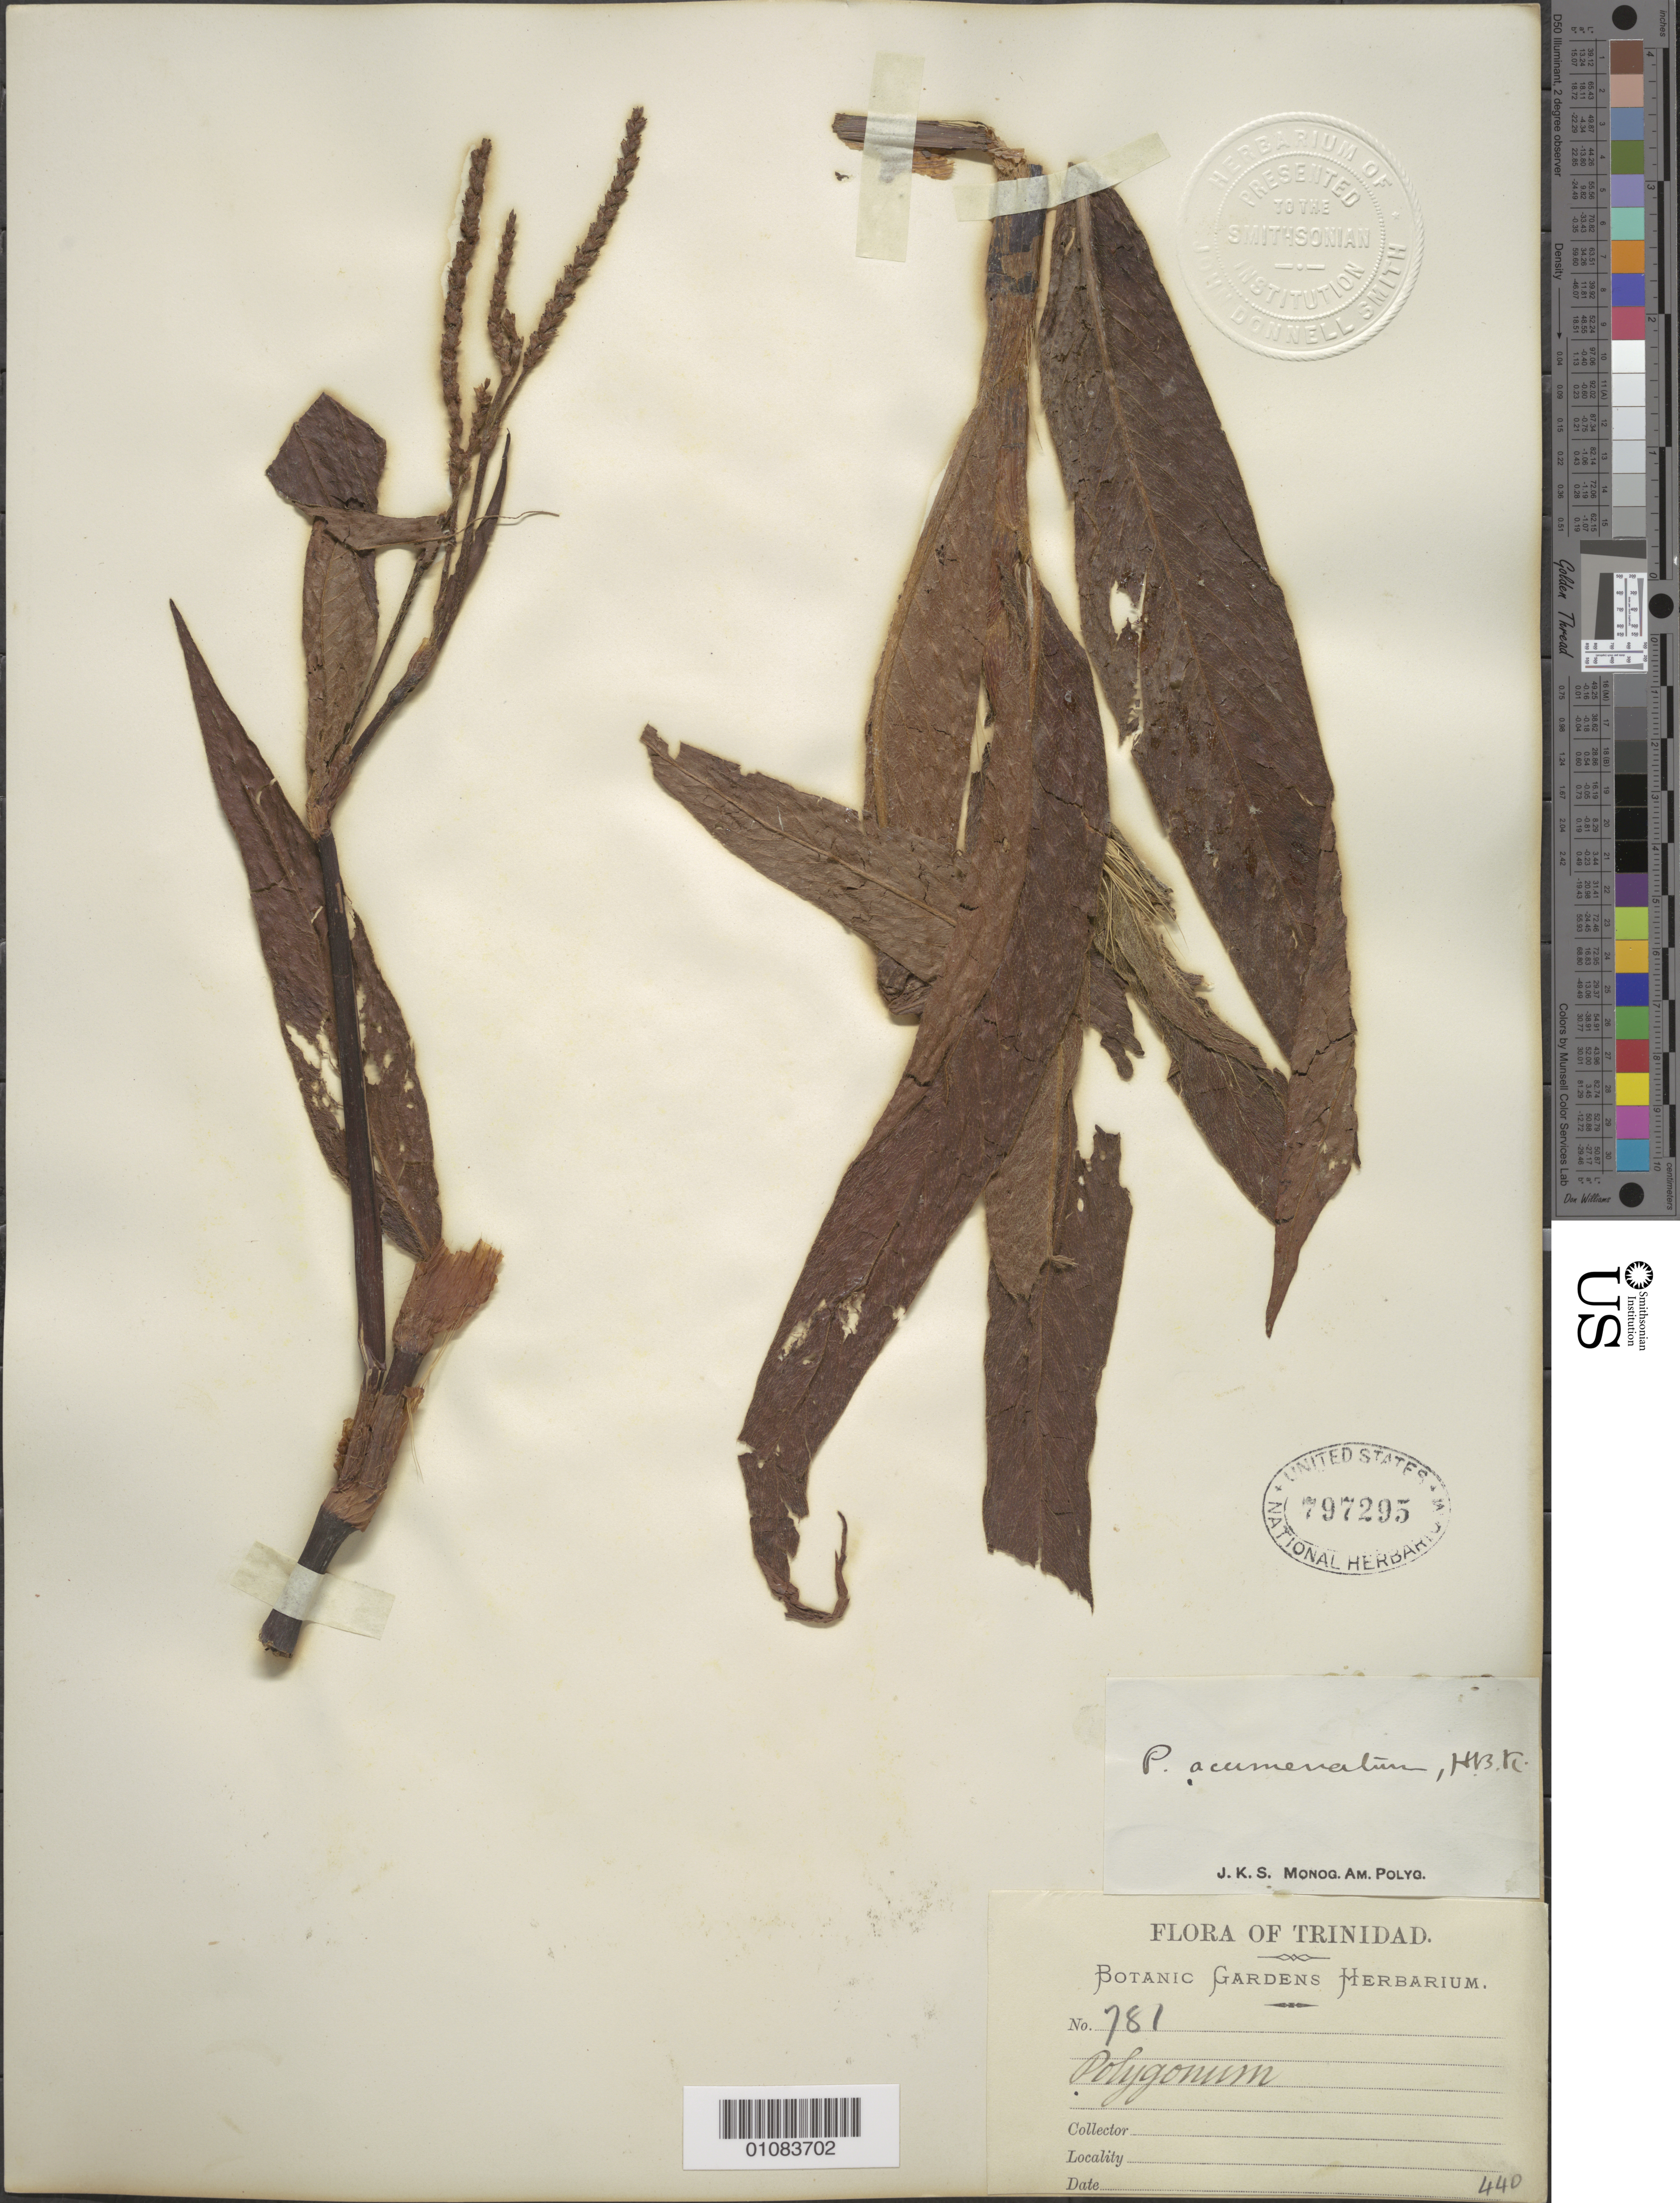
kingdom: Plantae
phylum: Tracheophyta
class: Magnoliopsida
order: Caryophyllales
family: Polygonaceae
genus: Polygonum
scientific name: Polygonum acuminatum var. acuminatum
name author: Kunth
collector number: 781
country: Trinidad and Tobago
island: Trinidad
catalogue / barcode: US 797295